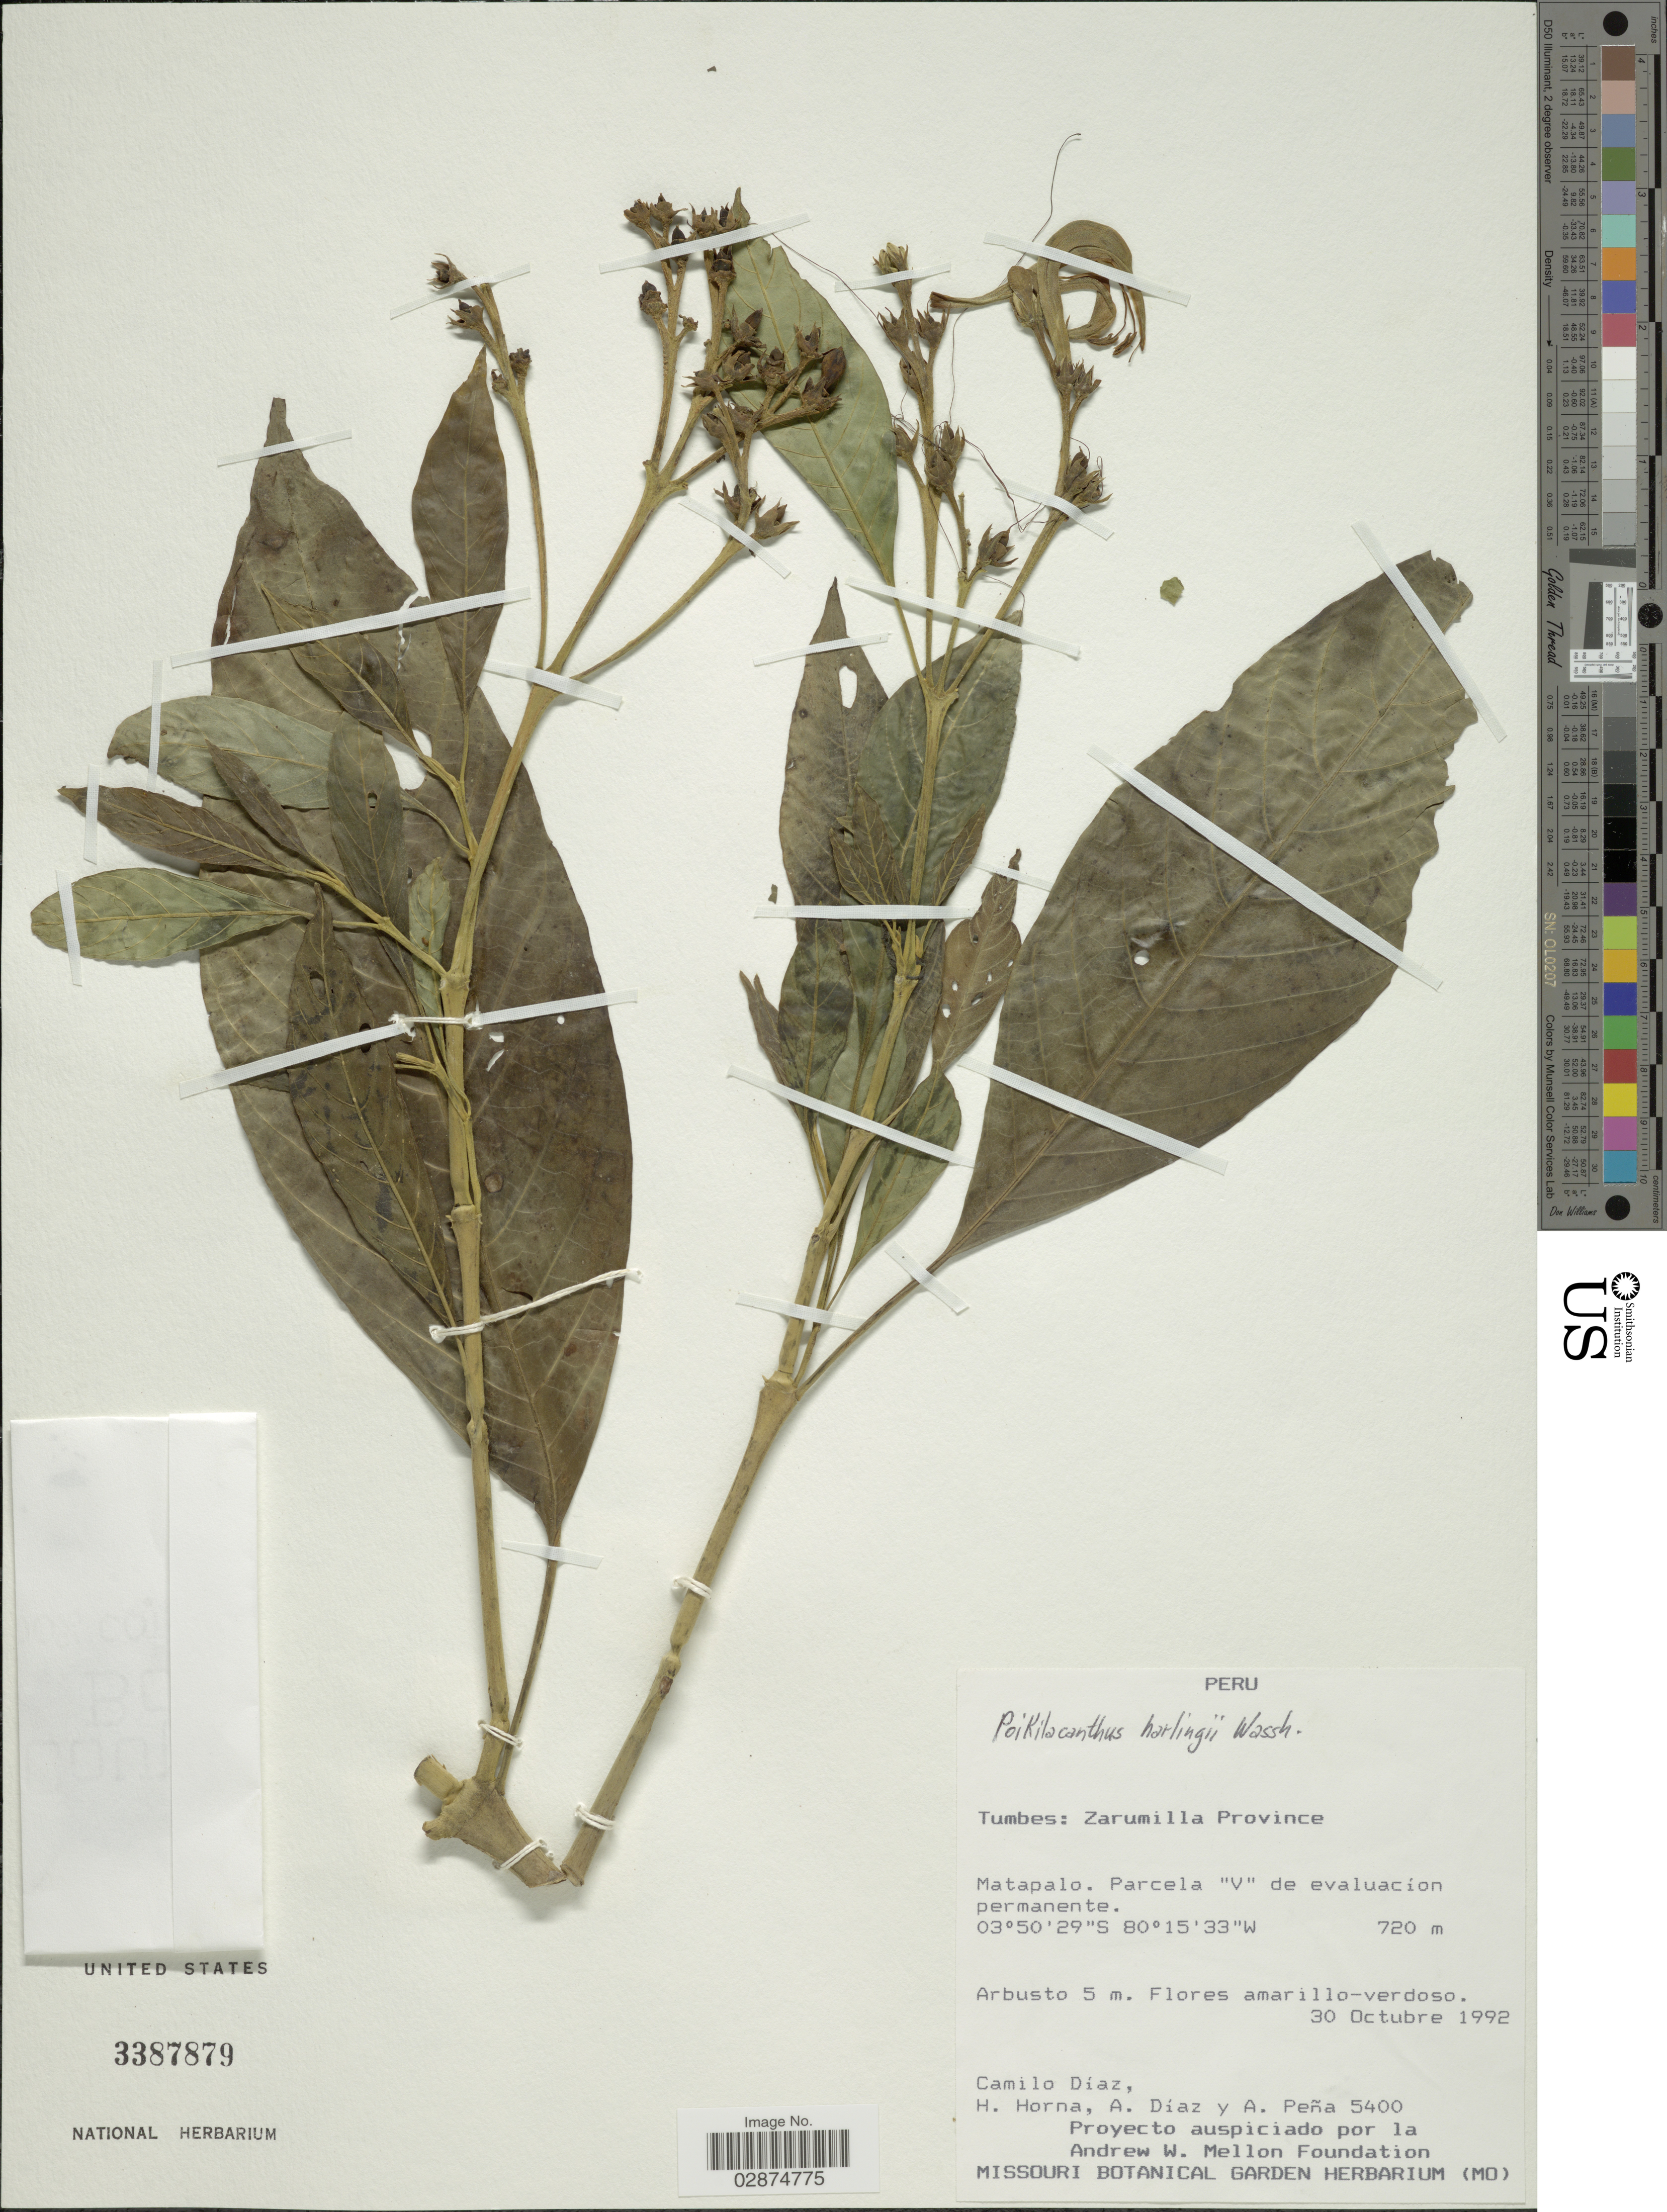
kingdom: Plantae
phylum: Tracheophyta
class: Magnoliopsida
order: Lamiales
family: Acanthaceae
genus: Poikilacanthus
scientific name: Poikilacanthus harlingii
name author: Wassh.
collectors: C. Díaz, H. Horna, A. Díaz & A. Peña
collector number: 5400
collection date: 1992-10-30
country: Peru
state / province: Tumbes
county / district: Zarumilla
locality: Zarumilla Province. Matapalo. Parcela "V" de evaluacíon permanente.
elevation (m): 720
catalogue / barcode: US 3387879